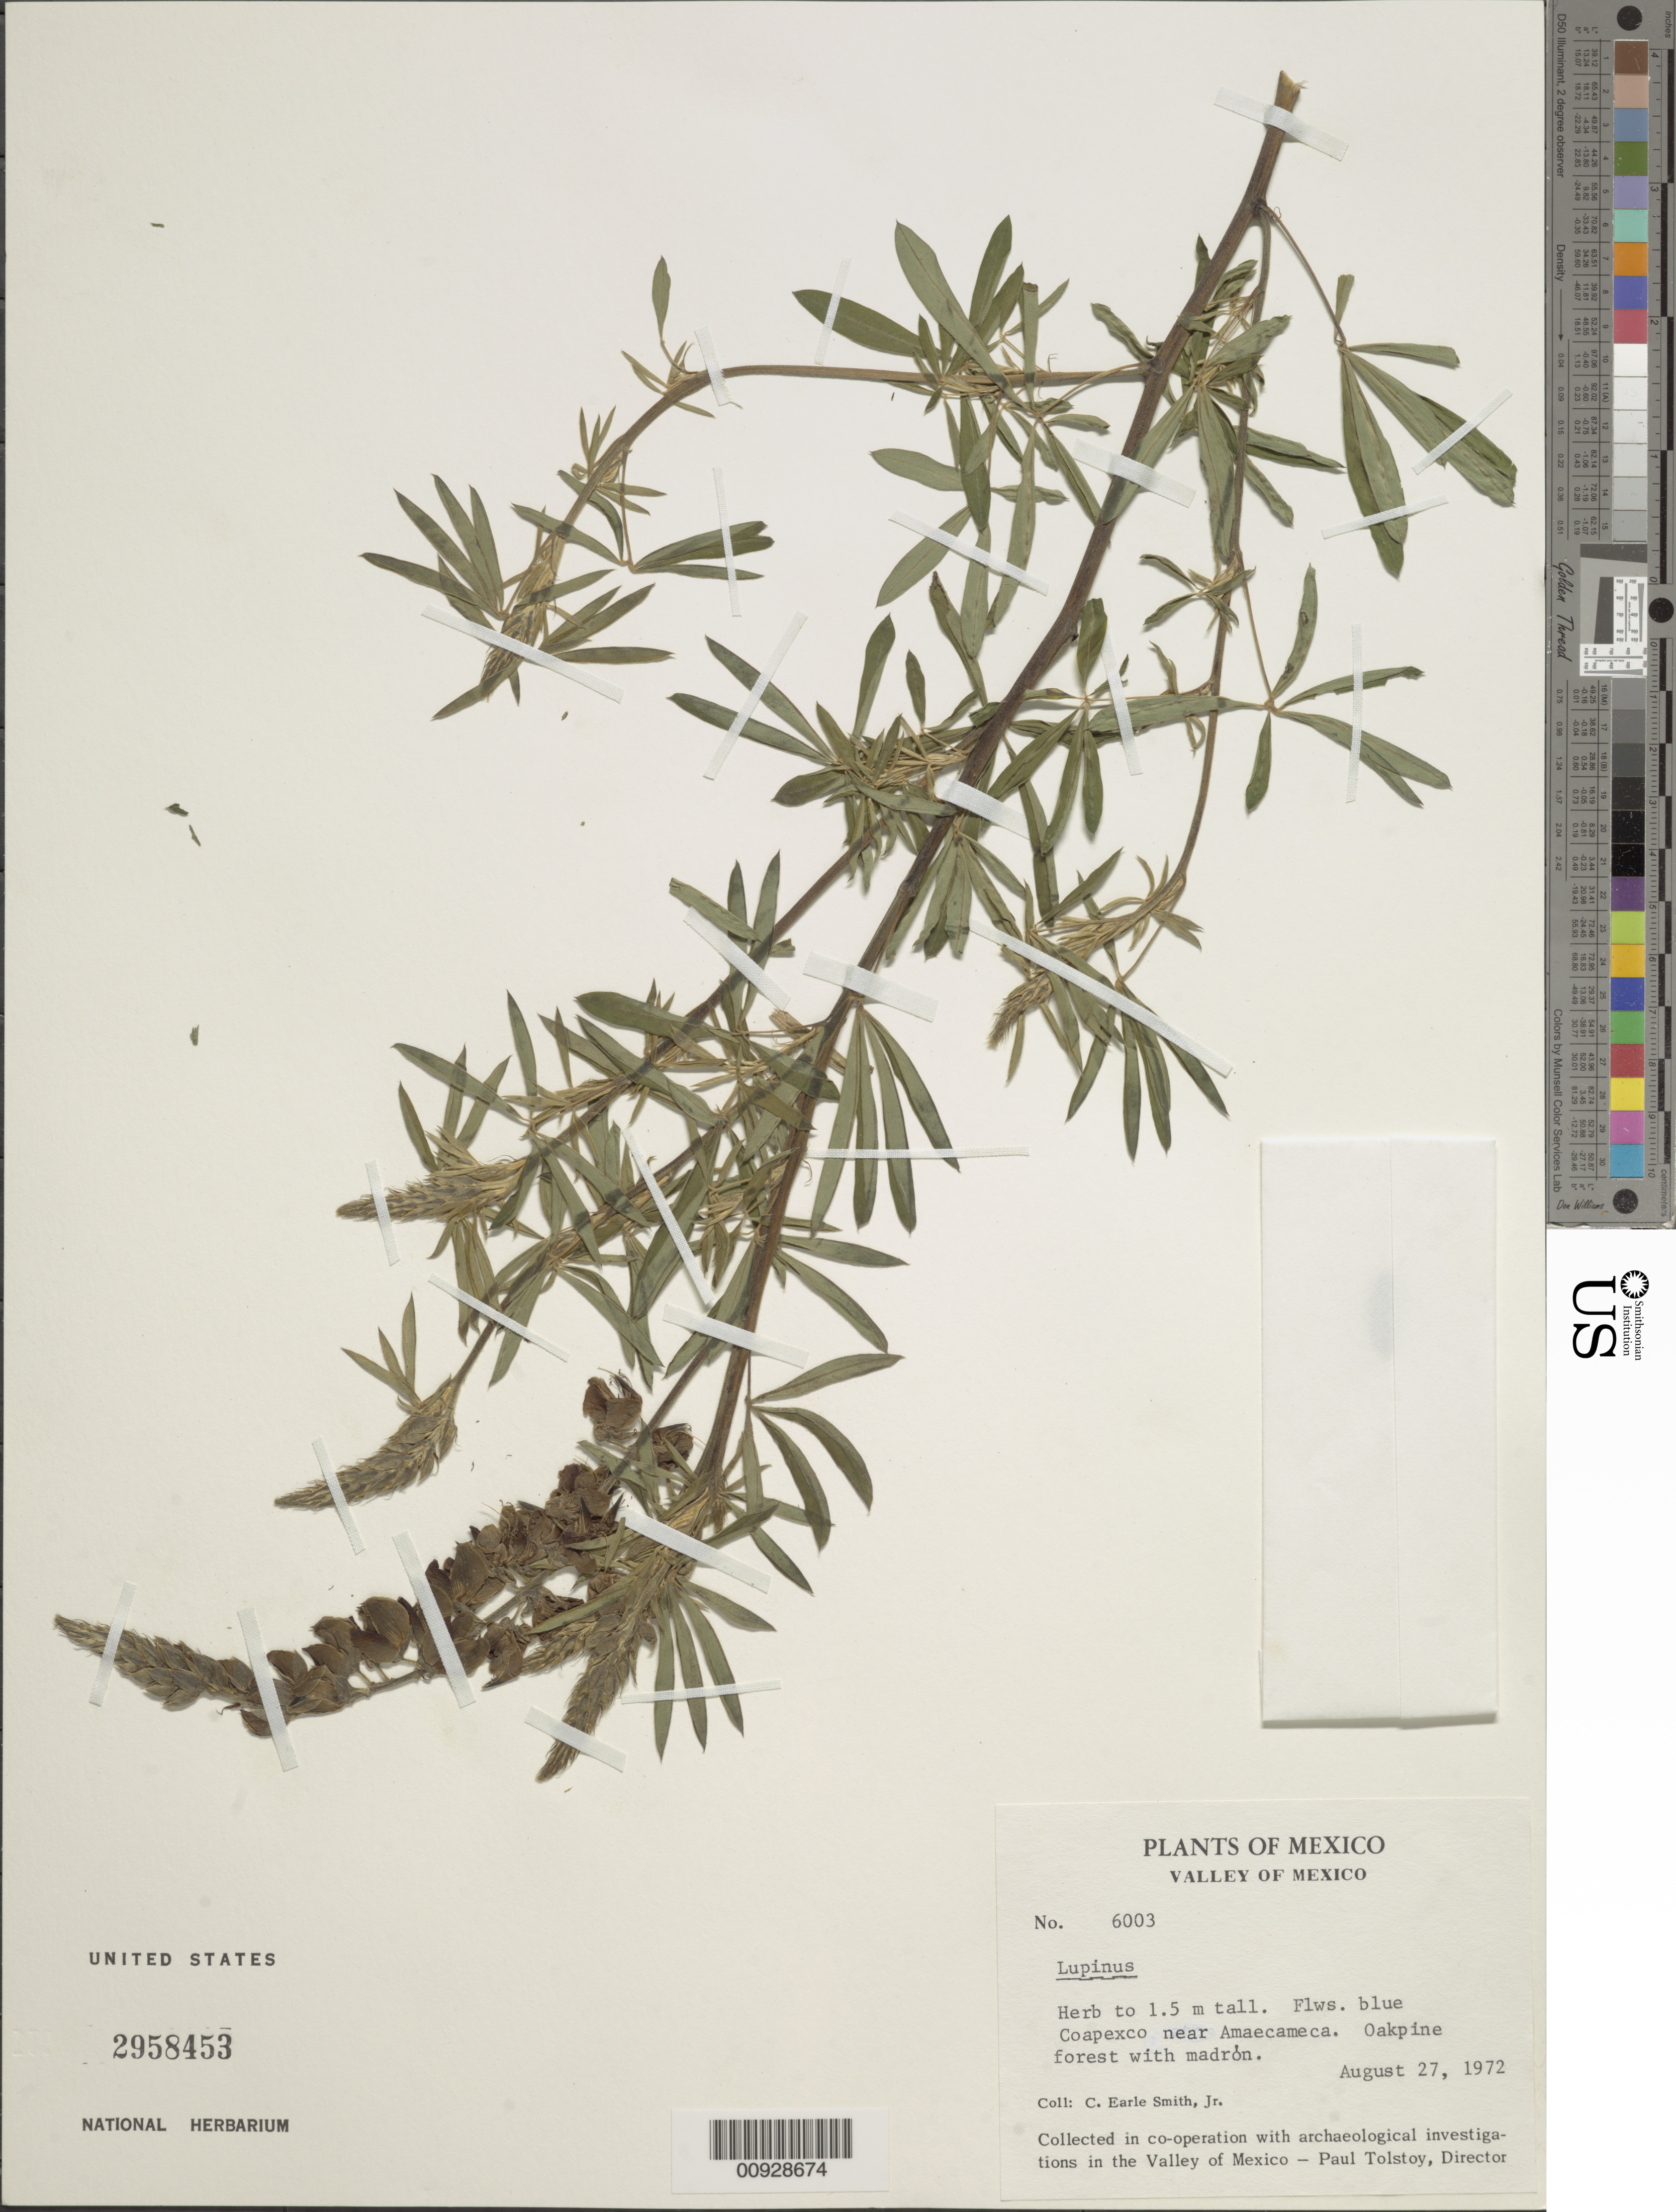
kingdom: Plantae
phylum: Tracheophyta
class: Magnoliopsida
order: Fabales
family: Fabaceae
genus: Lupinus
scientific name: Lupinus sp.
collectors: C. E. Smith Jr.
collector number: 6003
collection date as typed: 27 Aug 1972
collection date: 1972-08-27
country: Mexico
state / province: México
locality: Coapexco near Amecameca.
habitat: Oakpine forest with madrón.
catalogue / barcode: US 2958453